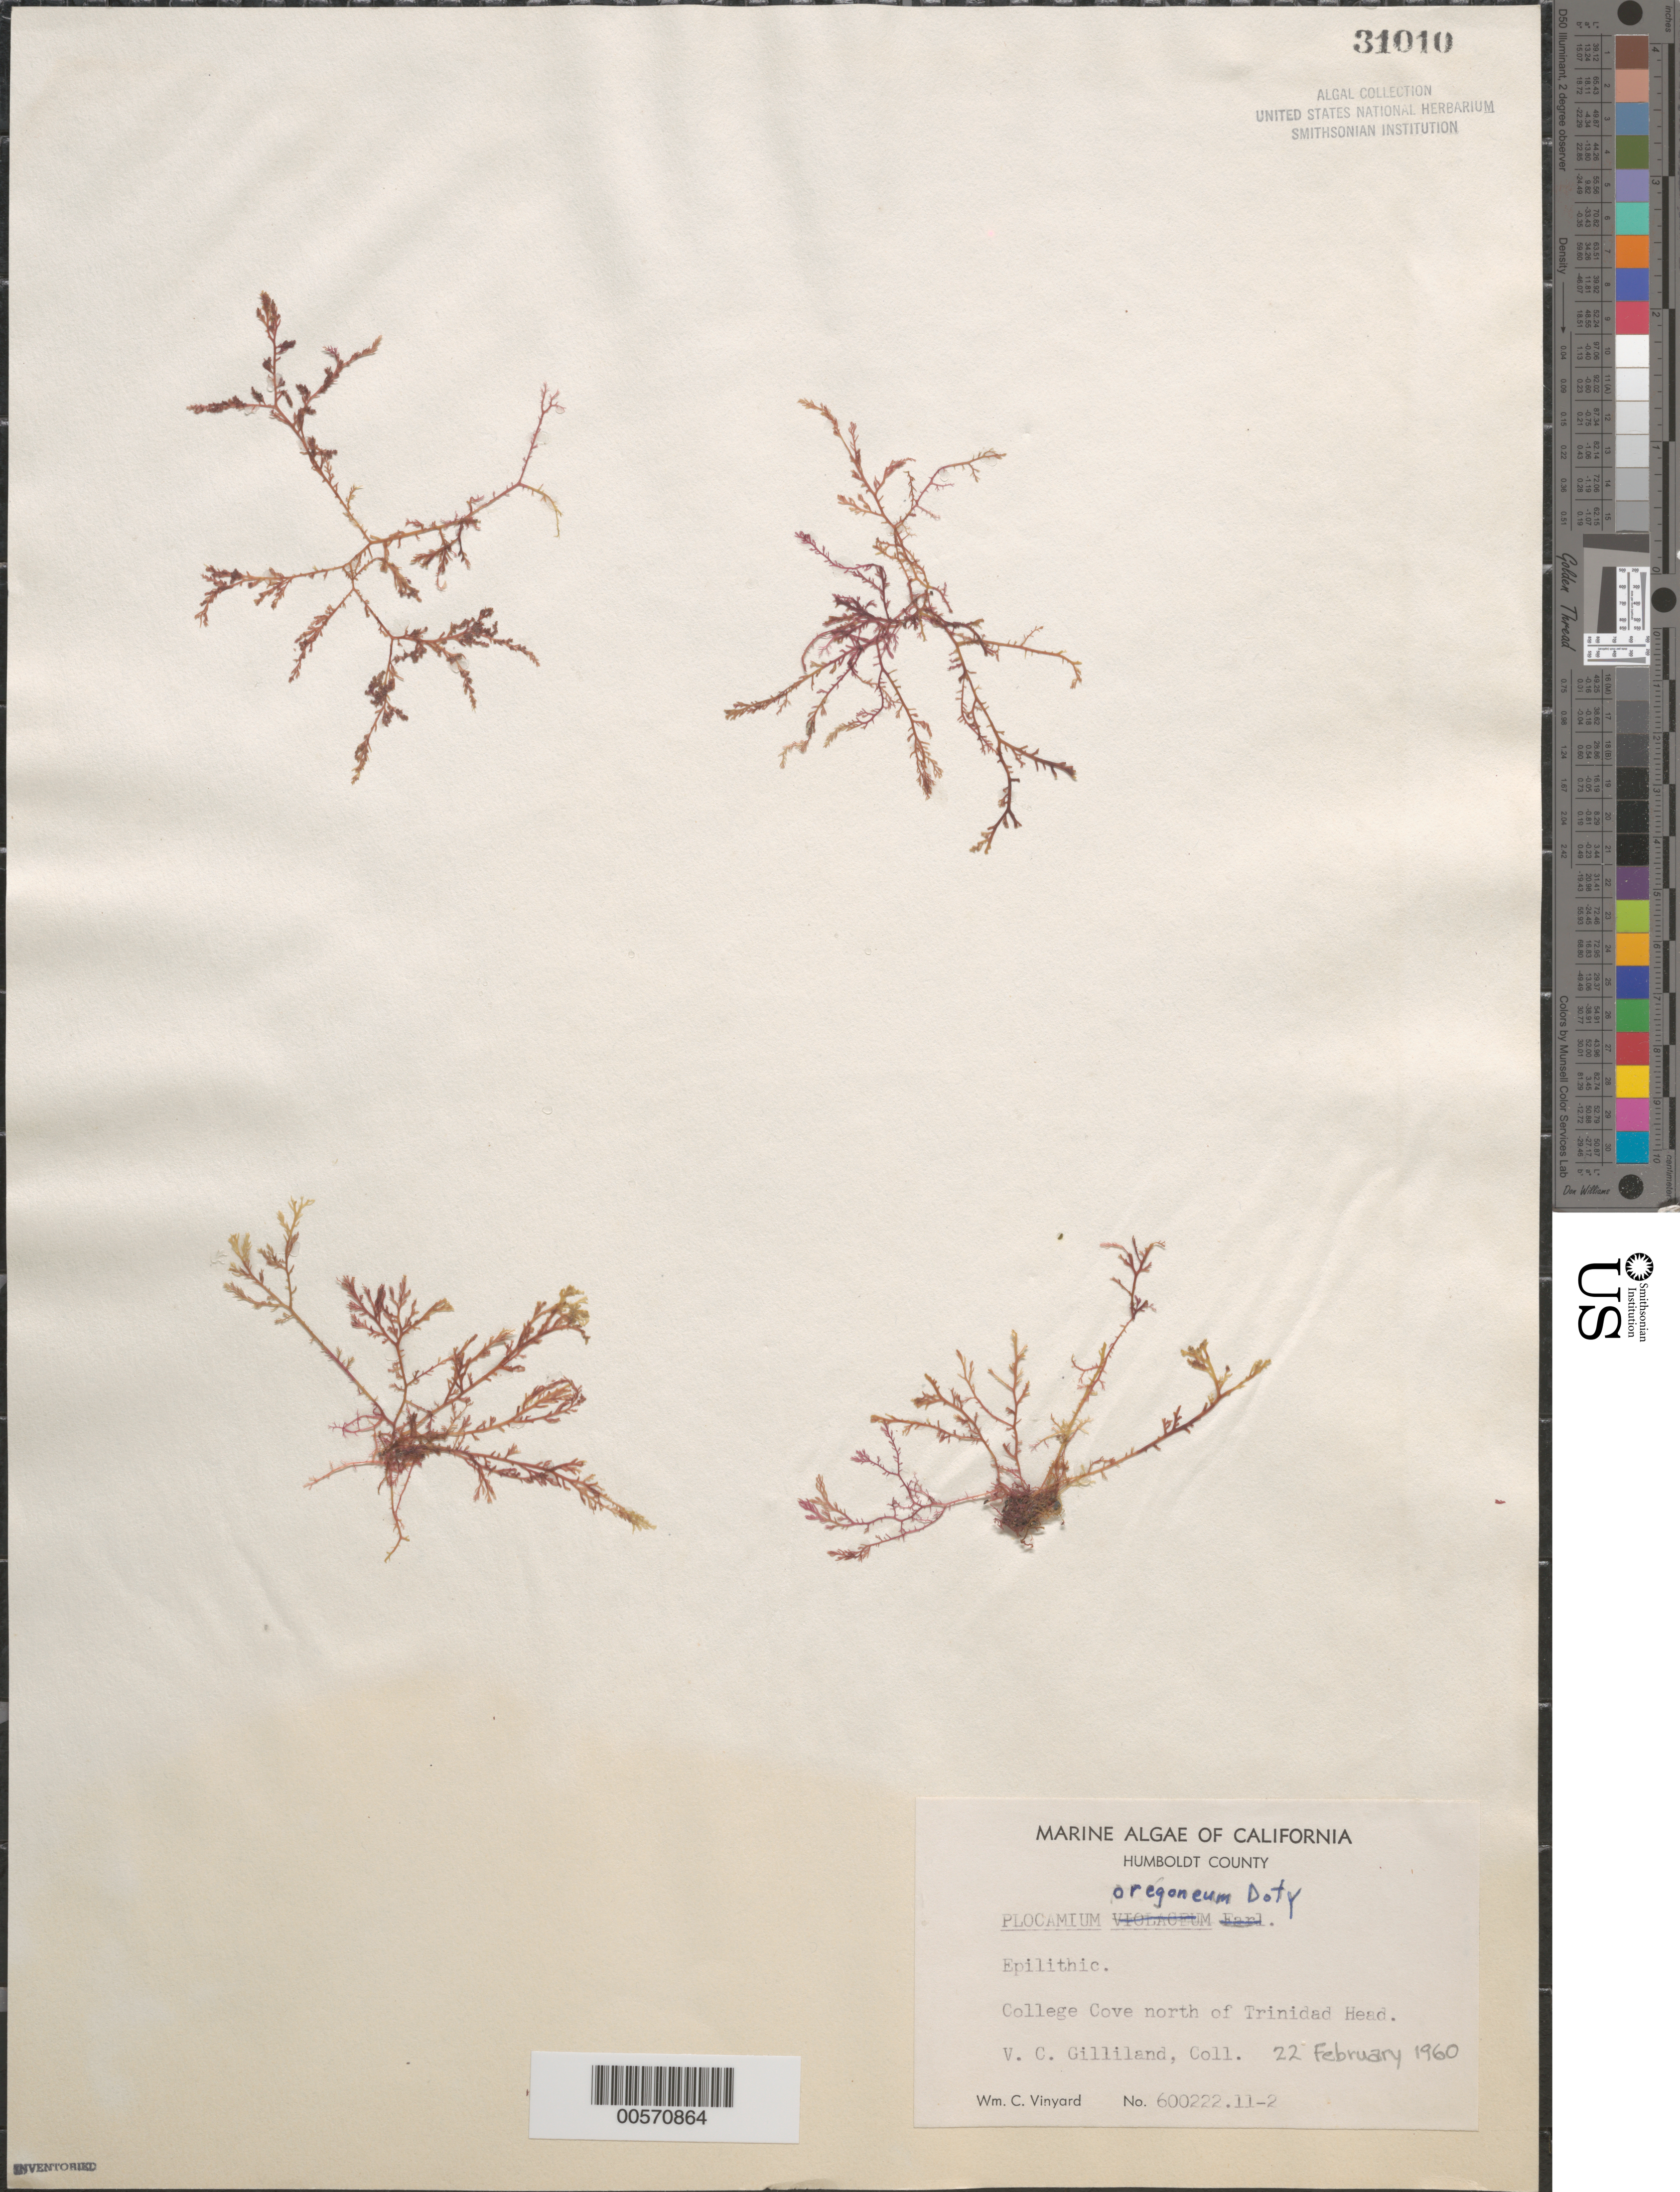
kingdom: Plantae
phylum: Rhodophyta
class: Florideophyceae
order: Plocamiales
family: Plocamiaceae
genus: Plocamium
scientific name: Plocamium oregonum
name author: Doty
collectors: V. Gilliland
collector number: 600222.11-2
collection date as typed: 22 Feb 1960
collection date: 1960-02-22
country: United States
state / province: California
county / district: Humboldt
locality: College Cove, north of Trinidad Head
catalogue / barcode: US 31010